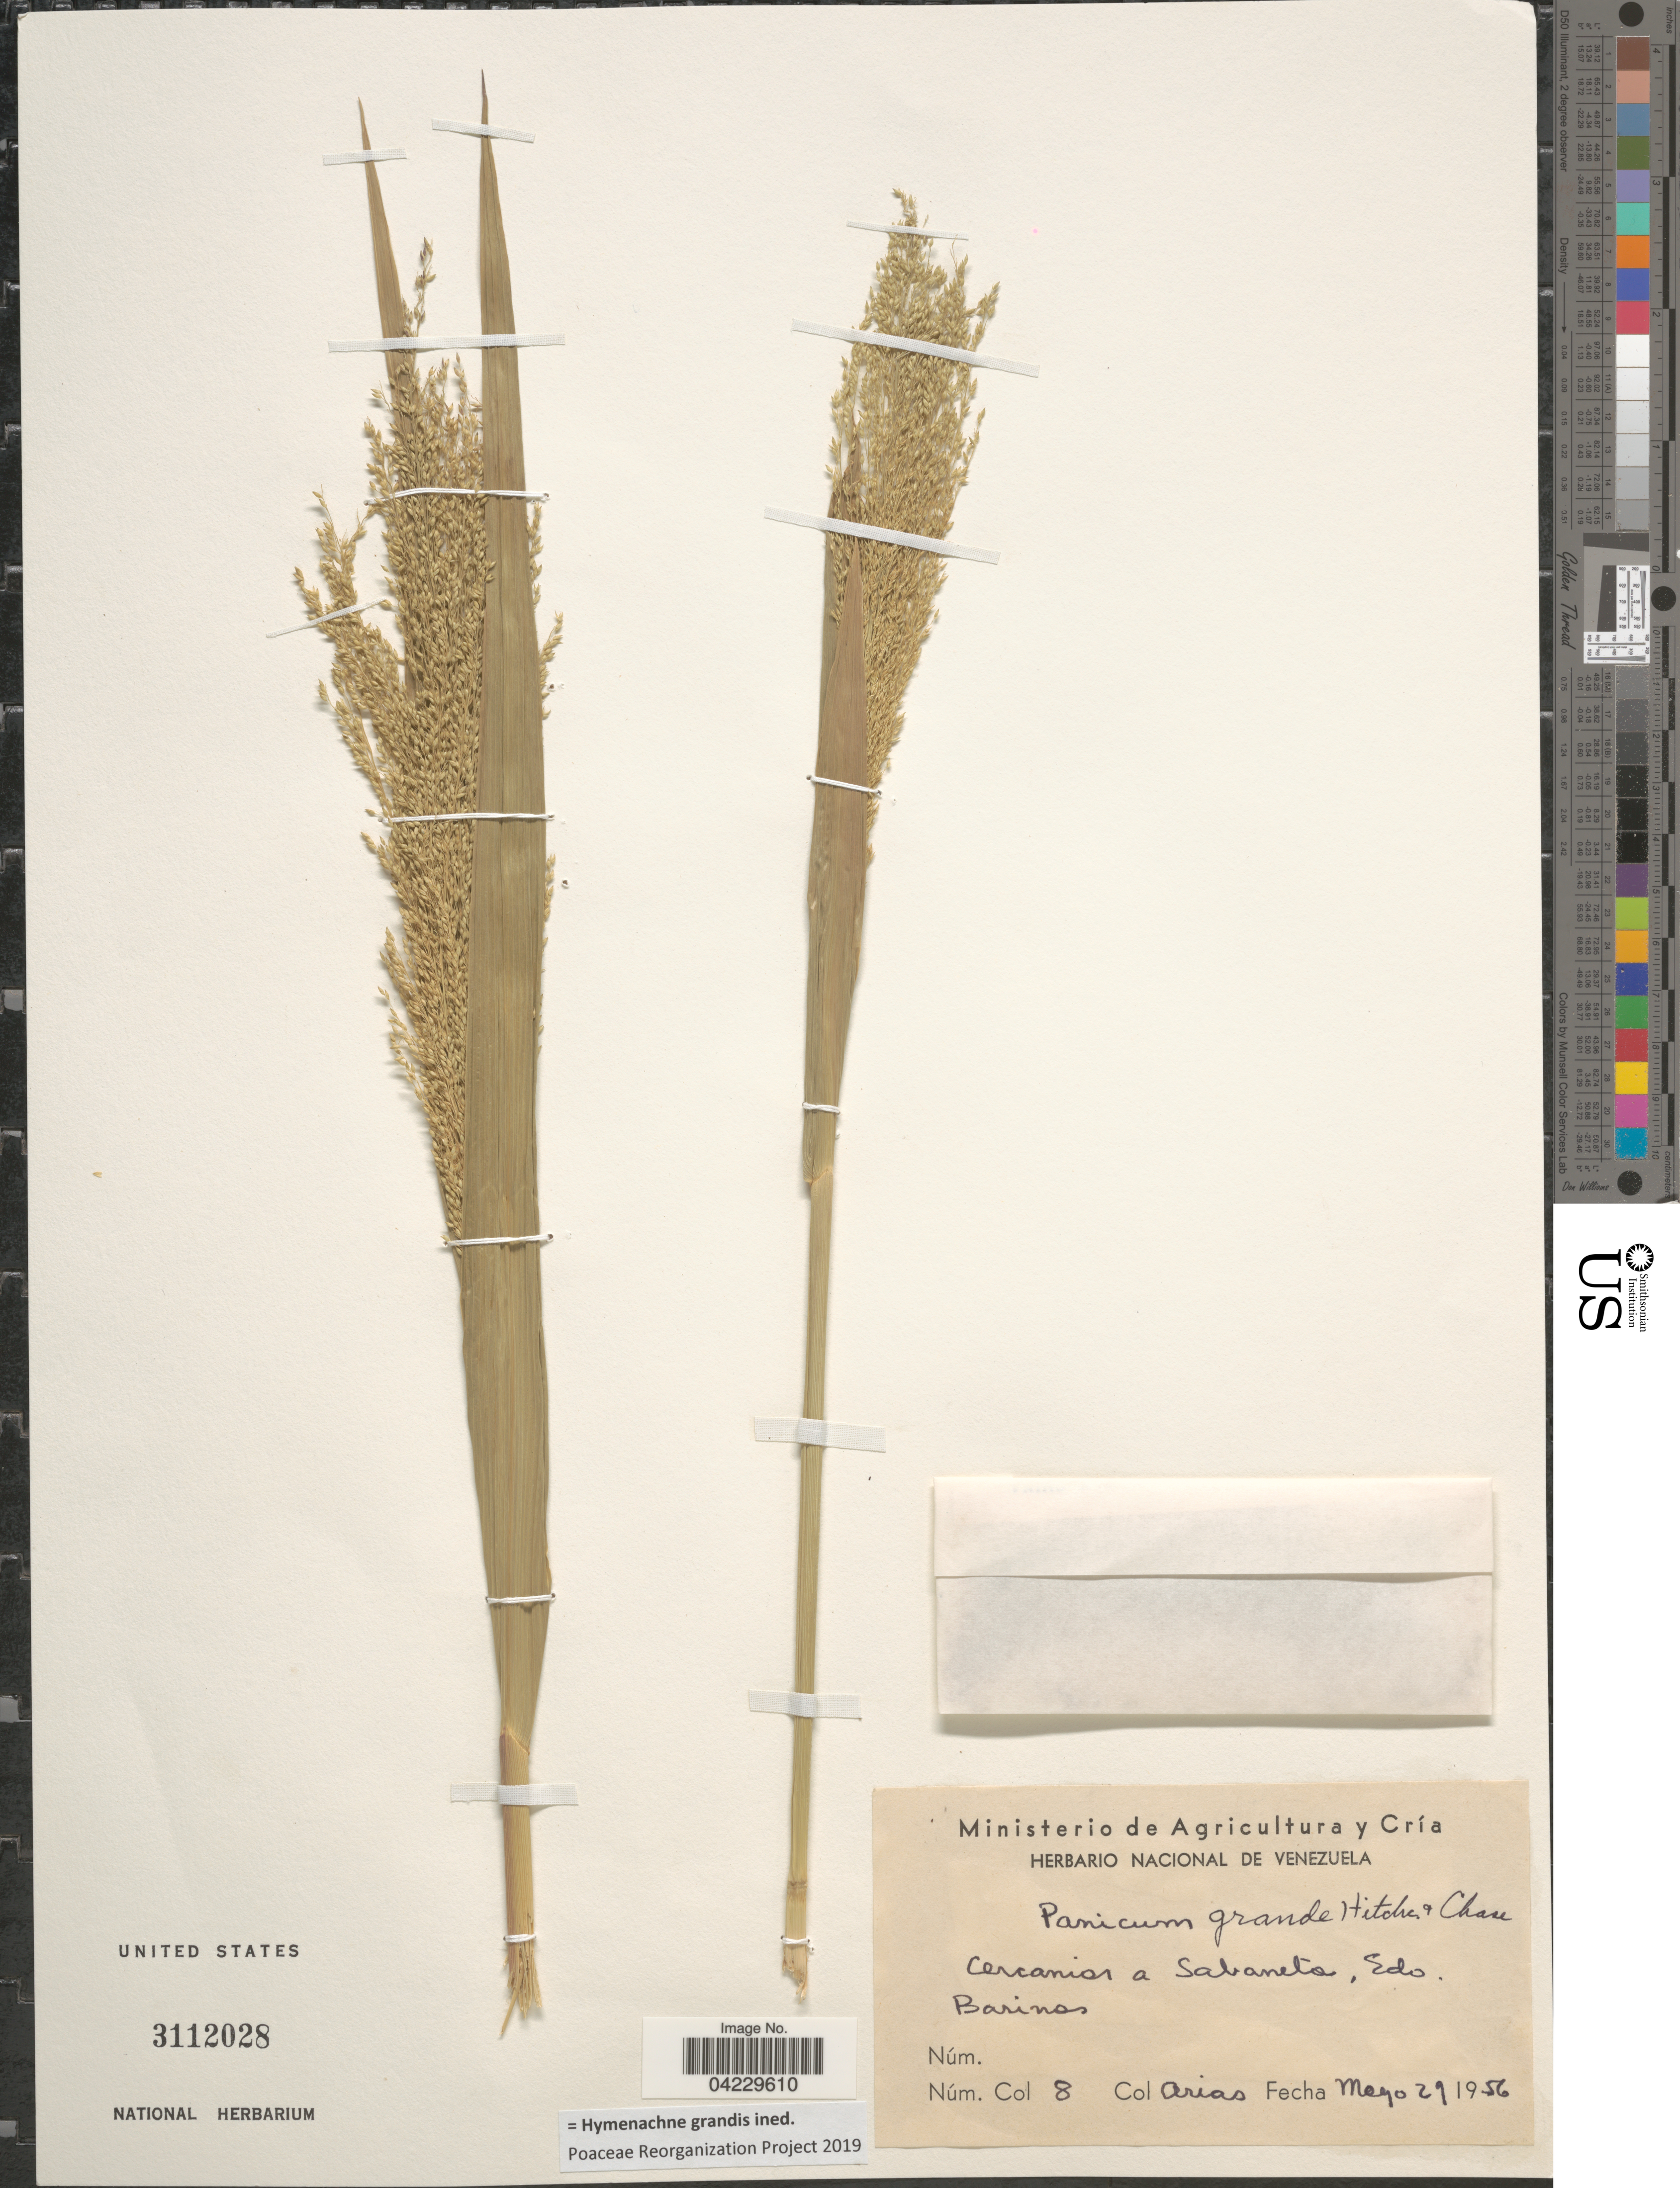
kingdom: Plantae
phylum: Tracheophyta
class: Liliopsida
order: Poales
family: Poaceae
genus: Hymenachne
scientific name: Hymenachne grandis ined. prp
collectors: Arias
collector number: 8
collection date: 1956-05-29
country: Venezuela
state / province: Barinas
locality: Cercanias a Sabaneta.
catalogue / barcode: US 3112028